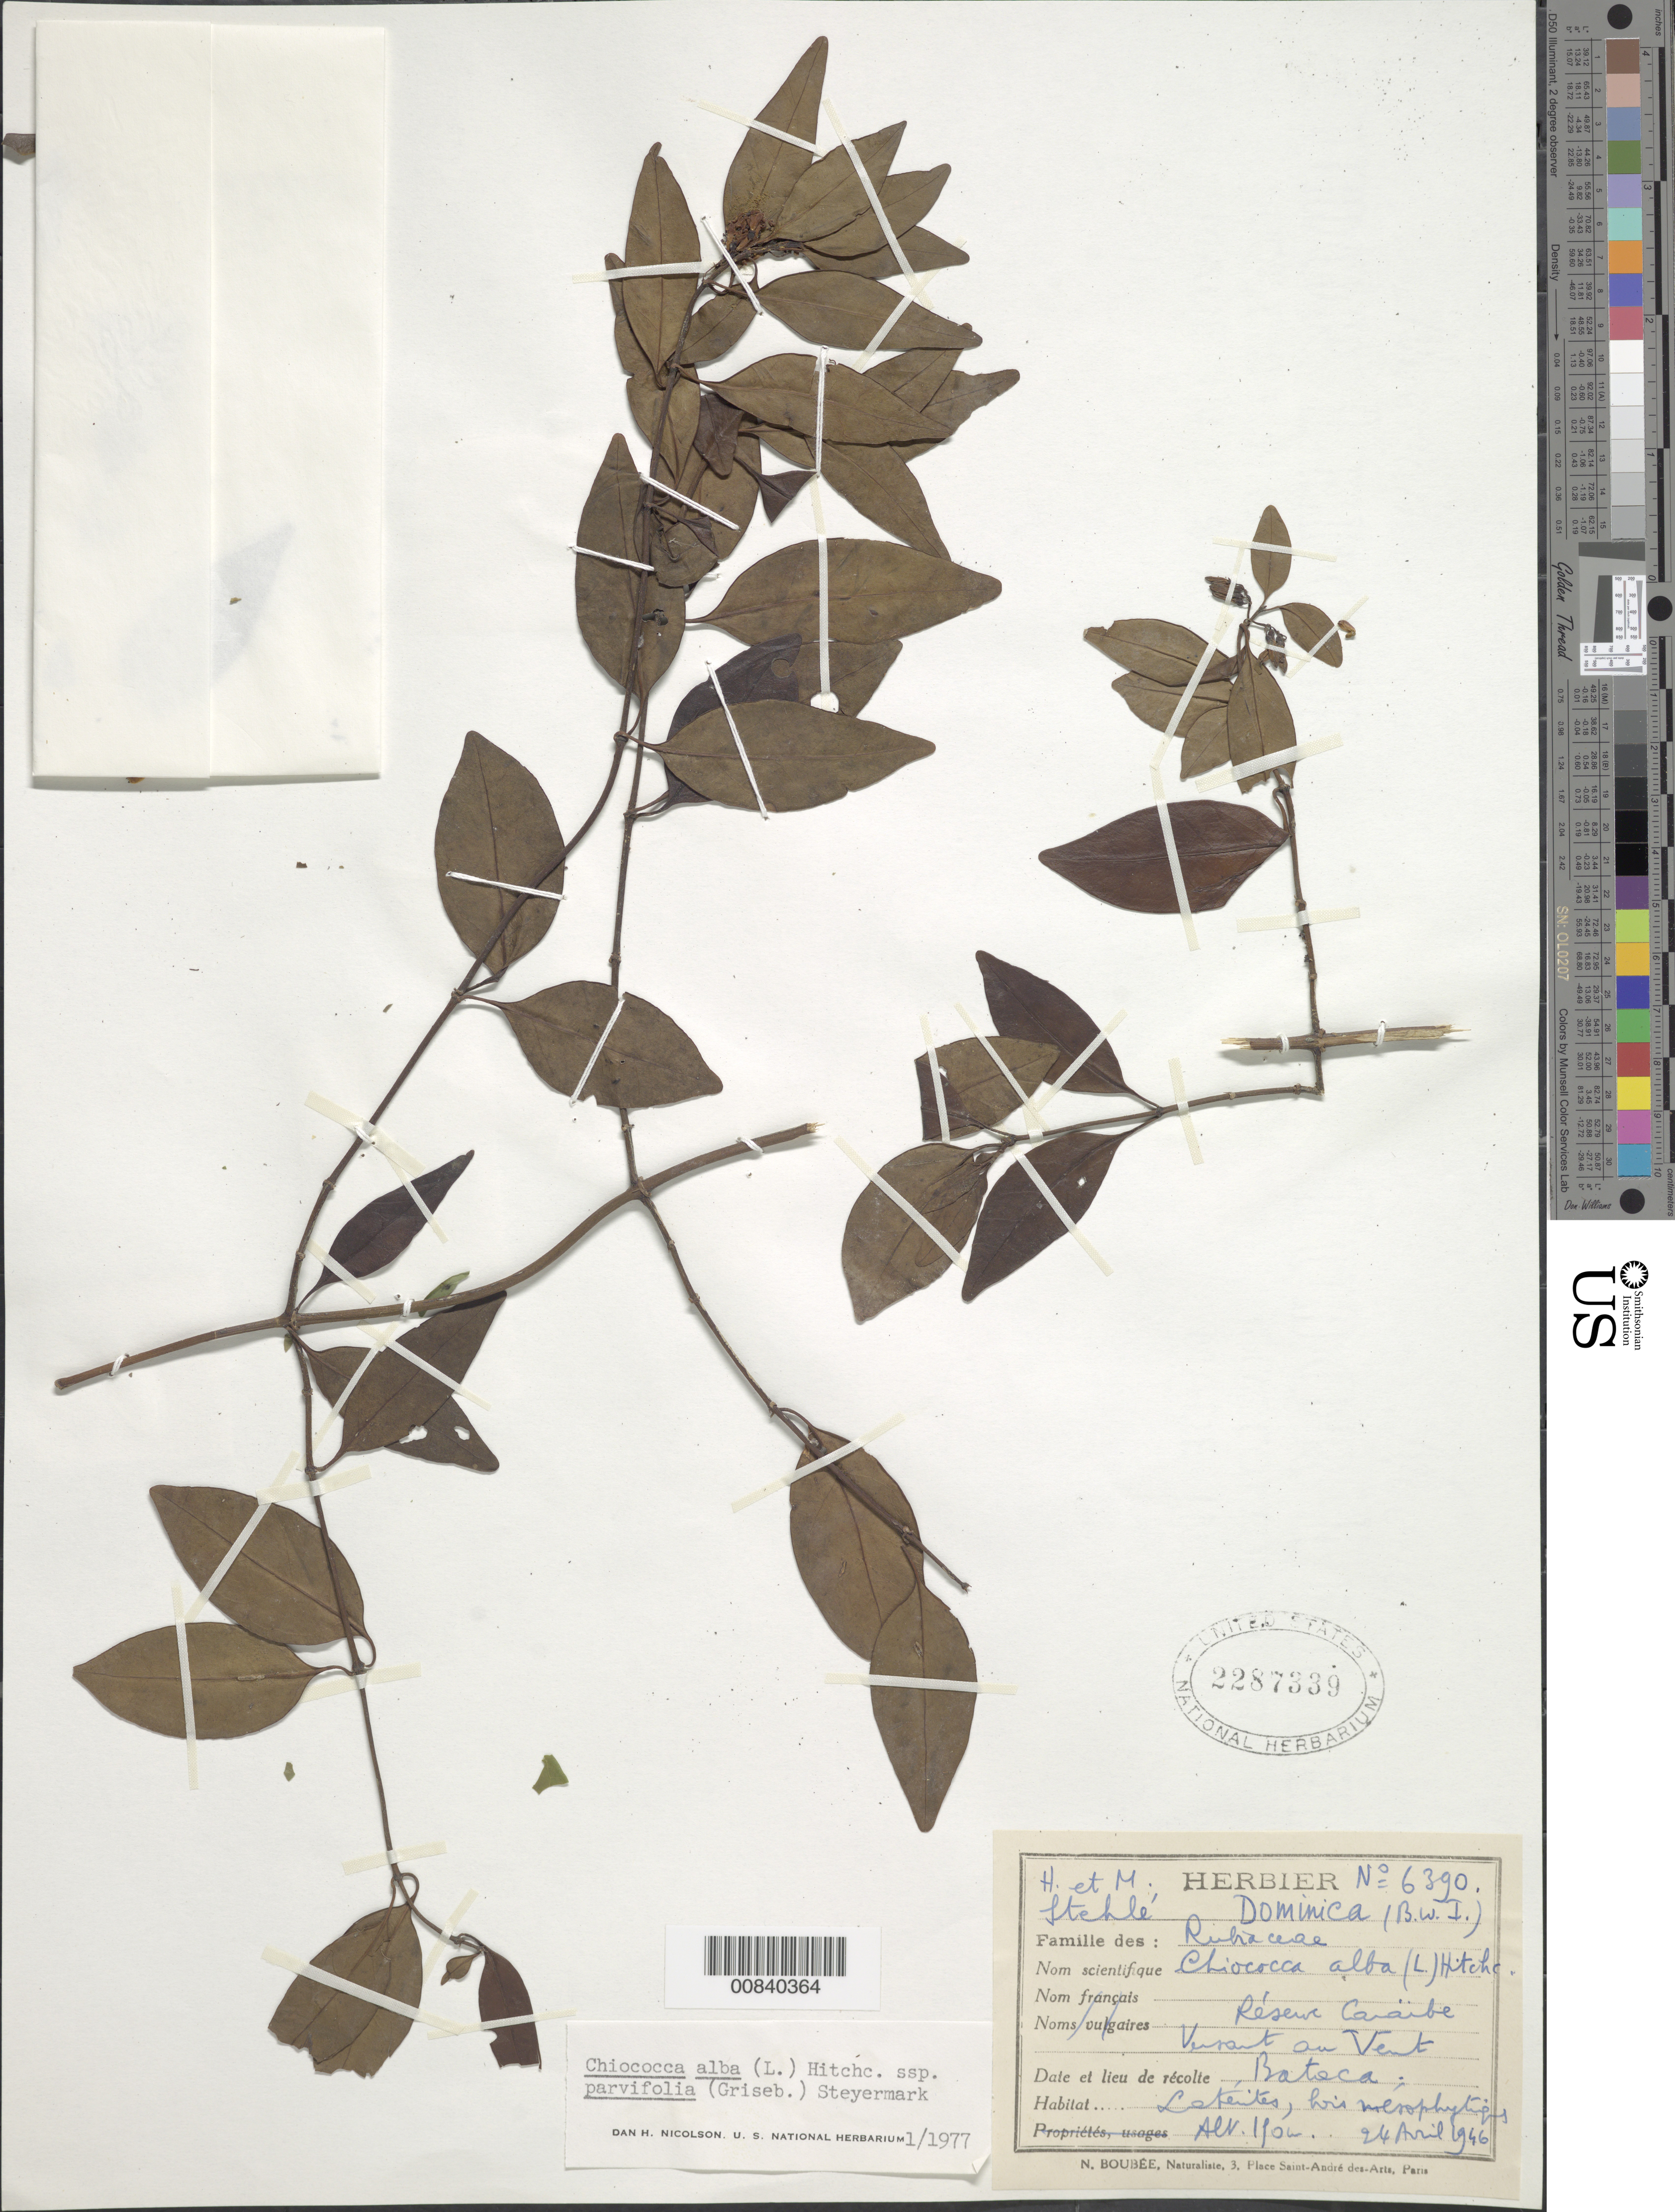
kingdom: Plantae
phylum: Tracheophyta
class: Magnoliopsida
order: Gentianales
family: Rubiaceae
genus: Chiococca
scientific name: Chiococca alba subsp. alba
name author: (L.) Hitchc.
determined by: Nicolson, Dan H.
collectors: H. Stehlé & M. Stehlé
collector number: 6390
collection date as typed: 24 Apr 1946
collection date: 1946-04-24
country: Dominica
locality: Réserve Caraïbe. Versant au Vent. Bateca.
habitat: Bois mésophytiques, latérites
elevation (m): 180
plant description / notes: Common name: Versant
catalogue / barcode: US 2287339